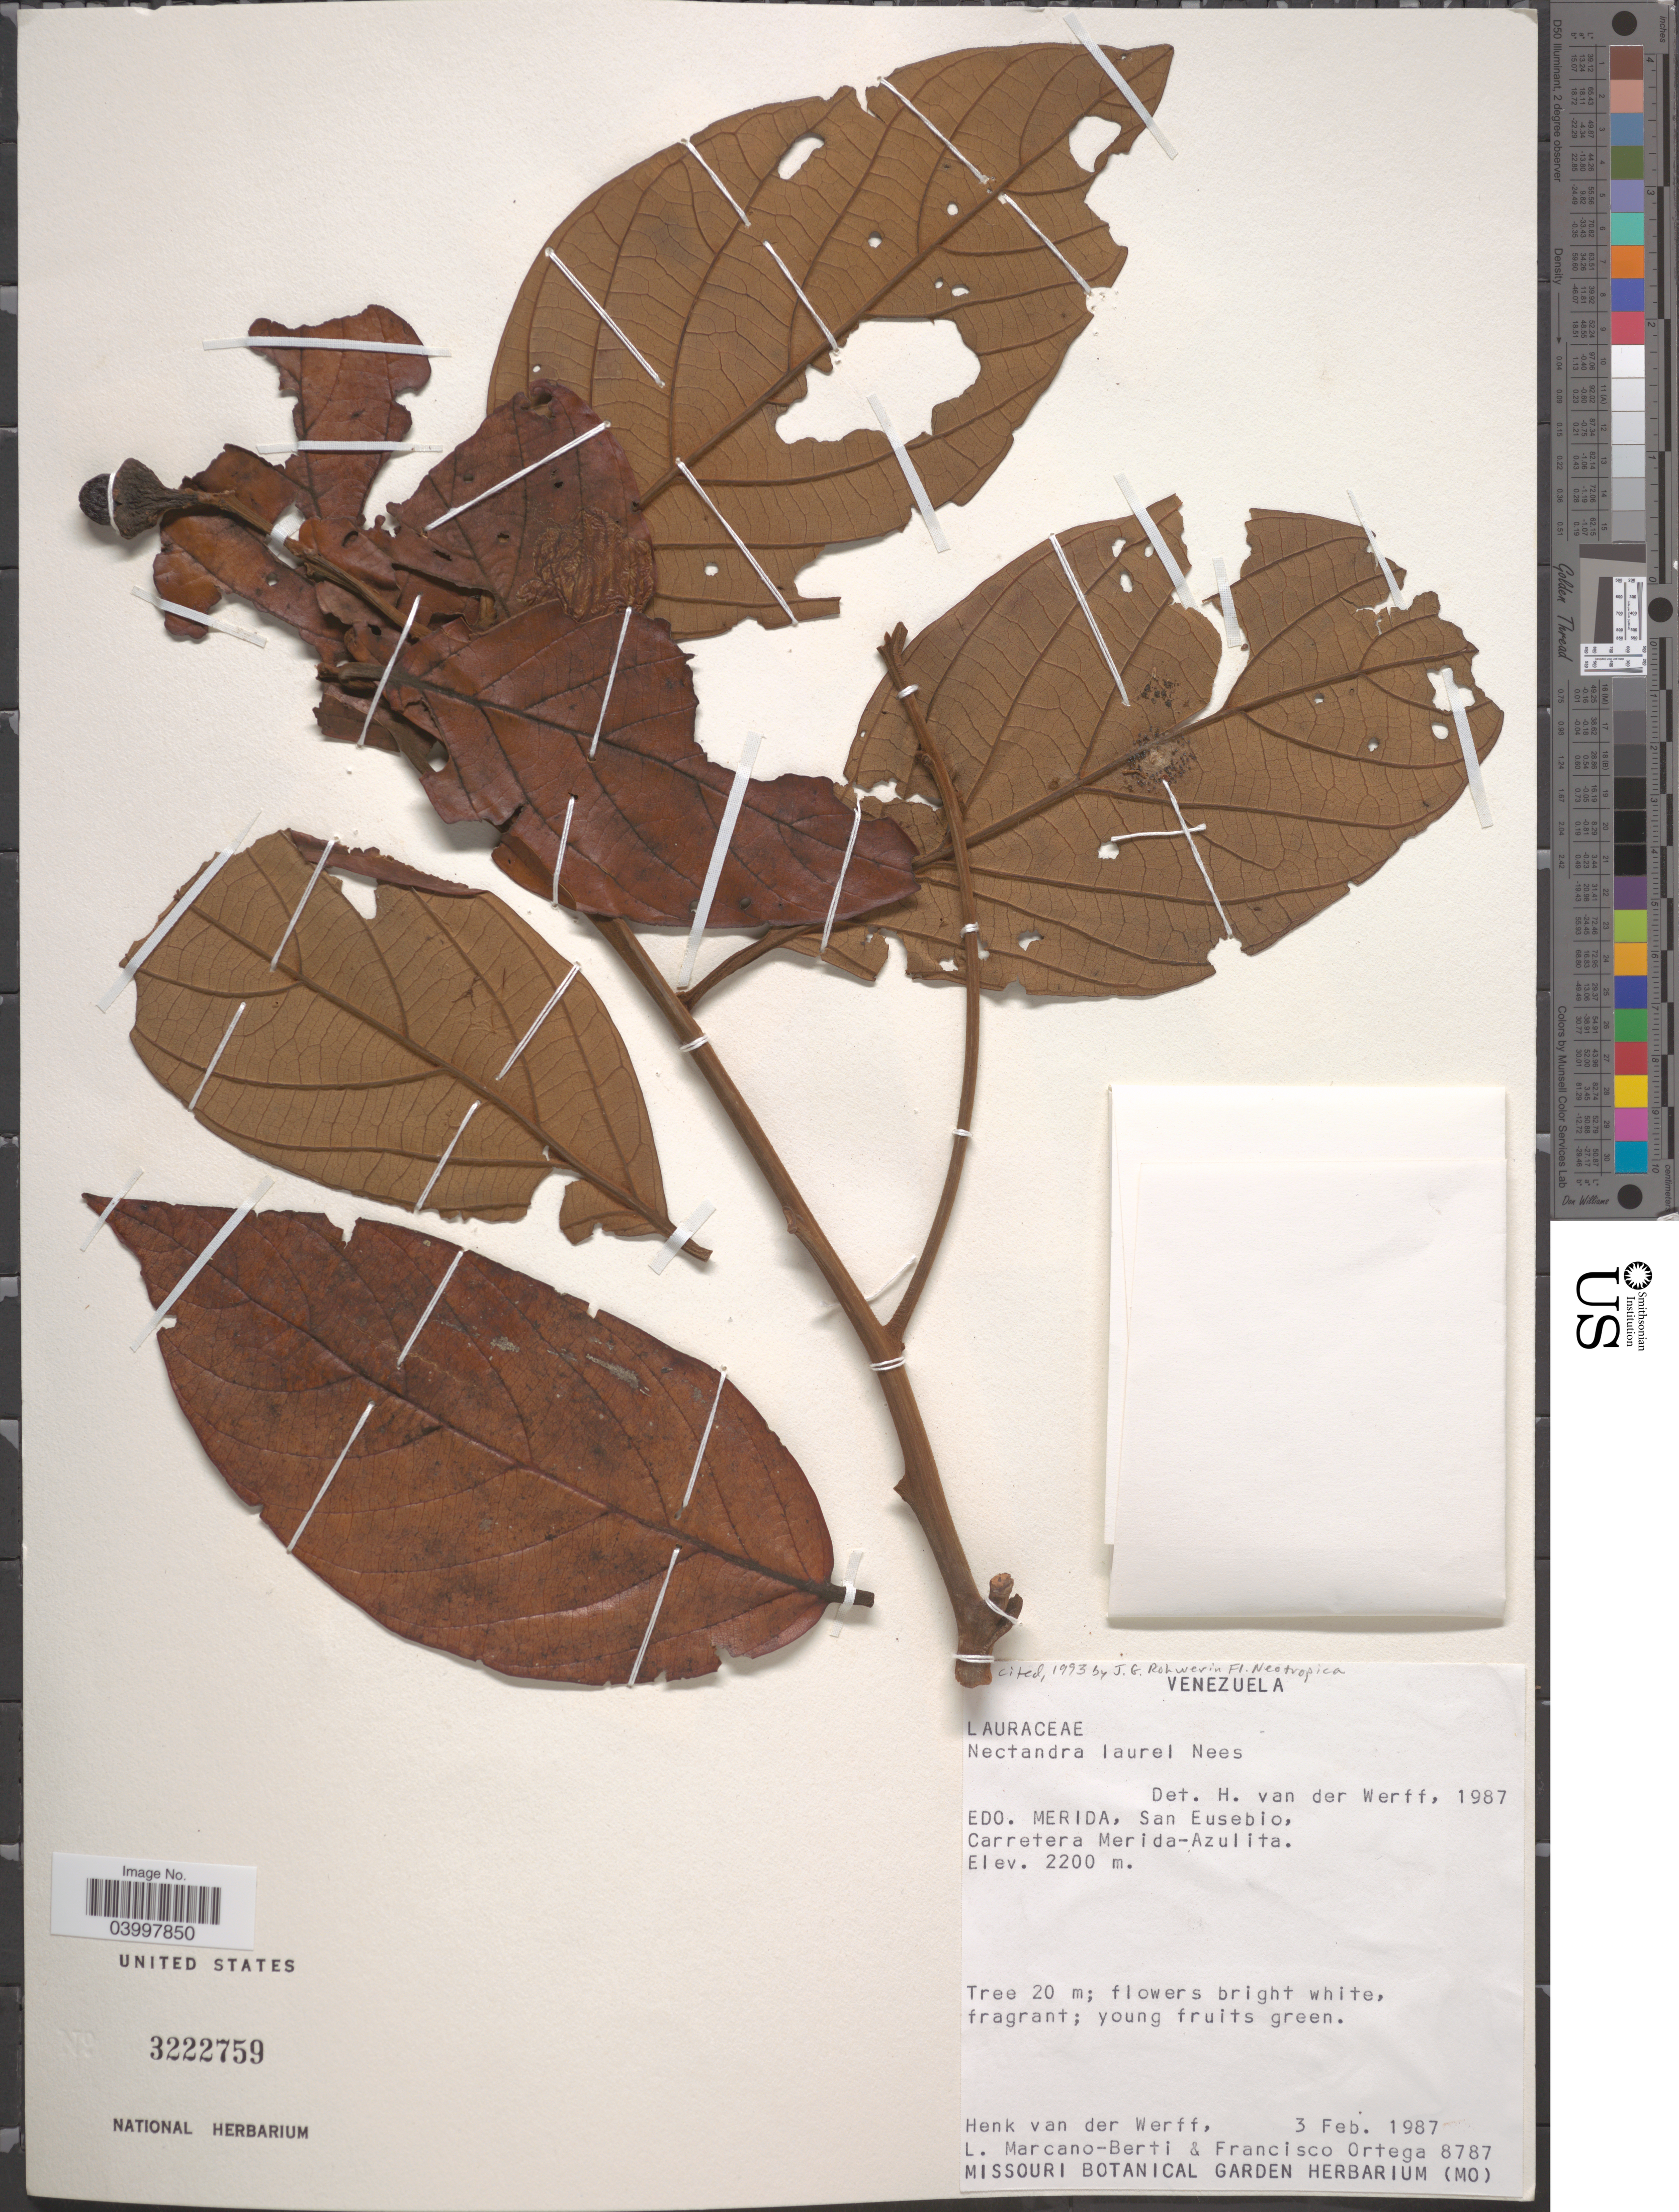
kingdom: Plantae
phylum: Tracheophyta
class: Magnoliopsida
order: Laurales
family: Lauraceae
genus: Nectandra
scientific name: Nectandra laurel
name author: Nees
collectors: H. van der Werff, L. Marcano-Berti & F. J. Ortega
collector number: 8787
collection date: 1987-02-03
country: Venezuela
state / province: Merida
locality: San Eusebio. Carretera Merida-Azulita.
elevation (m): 2200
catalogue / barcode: US 3222759